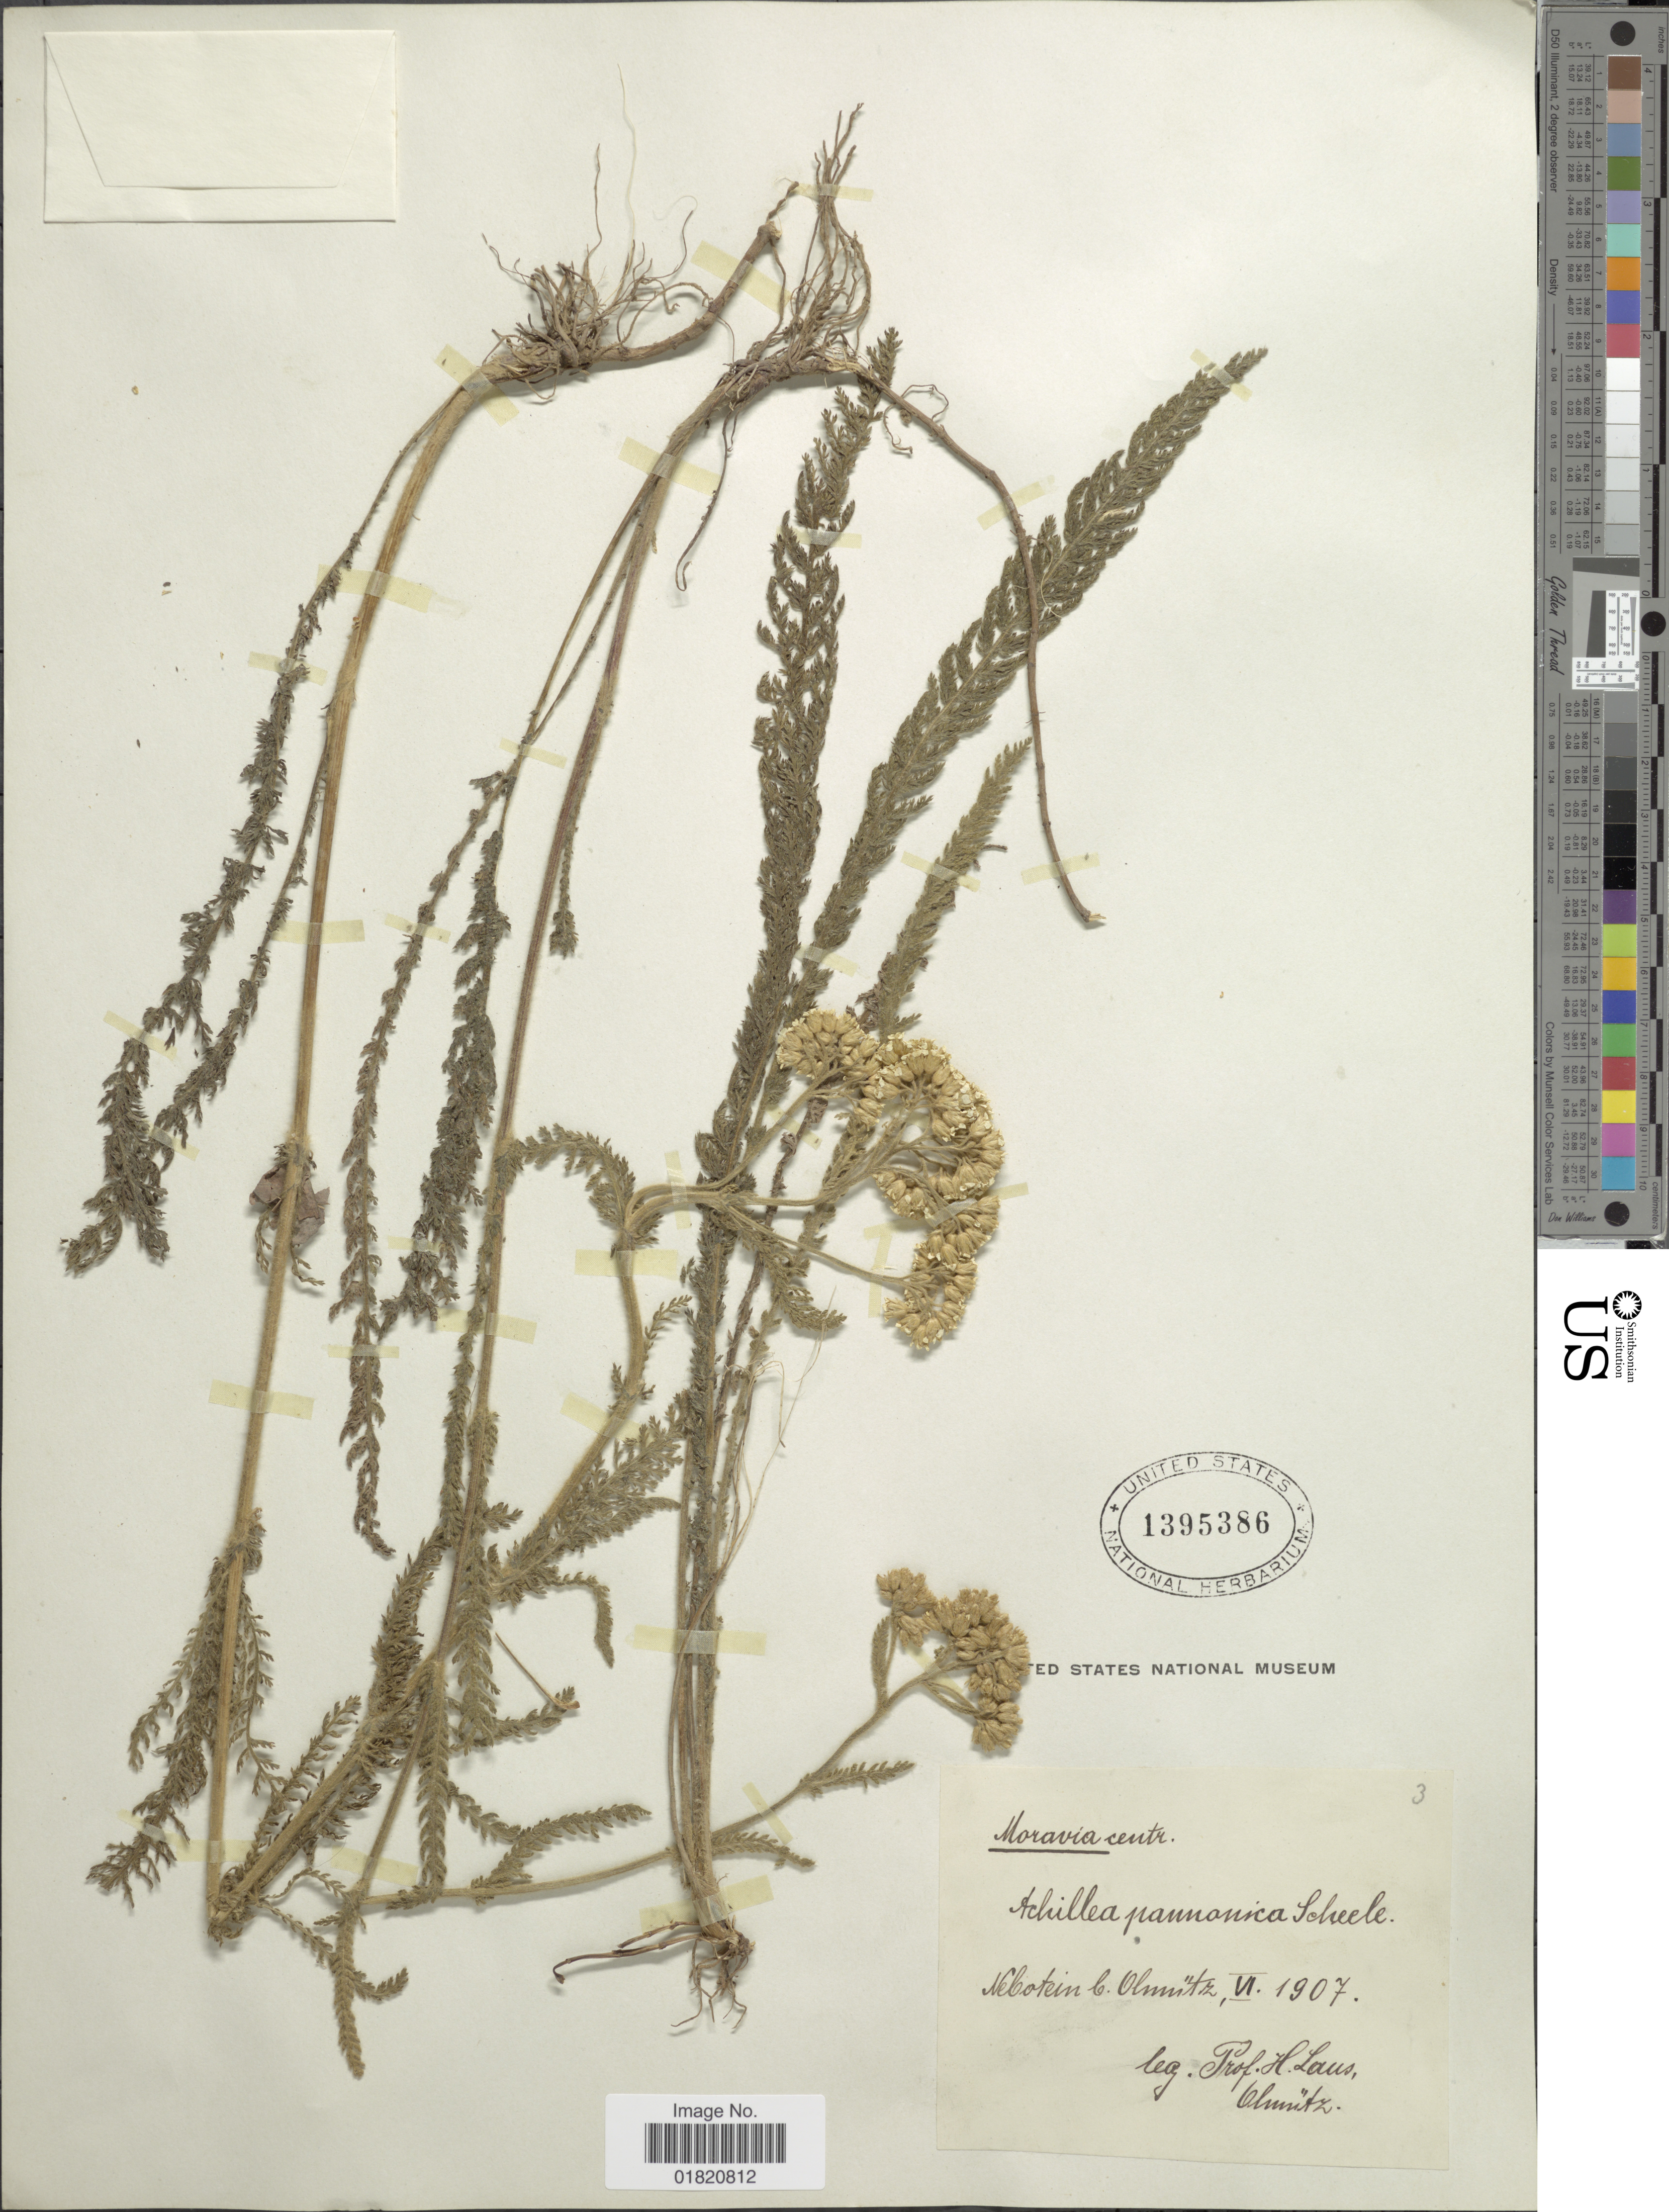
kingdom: Plantae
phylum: Tracheophyta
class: Magnoliopsida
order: Asterales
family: Asteraceae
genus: Achillea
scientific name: Achillea pannonica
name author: Scheele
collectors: H. Laus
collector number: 3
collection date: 1907-06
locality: Nebotein b. Olmitz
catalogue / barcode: US 1395386